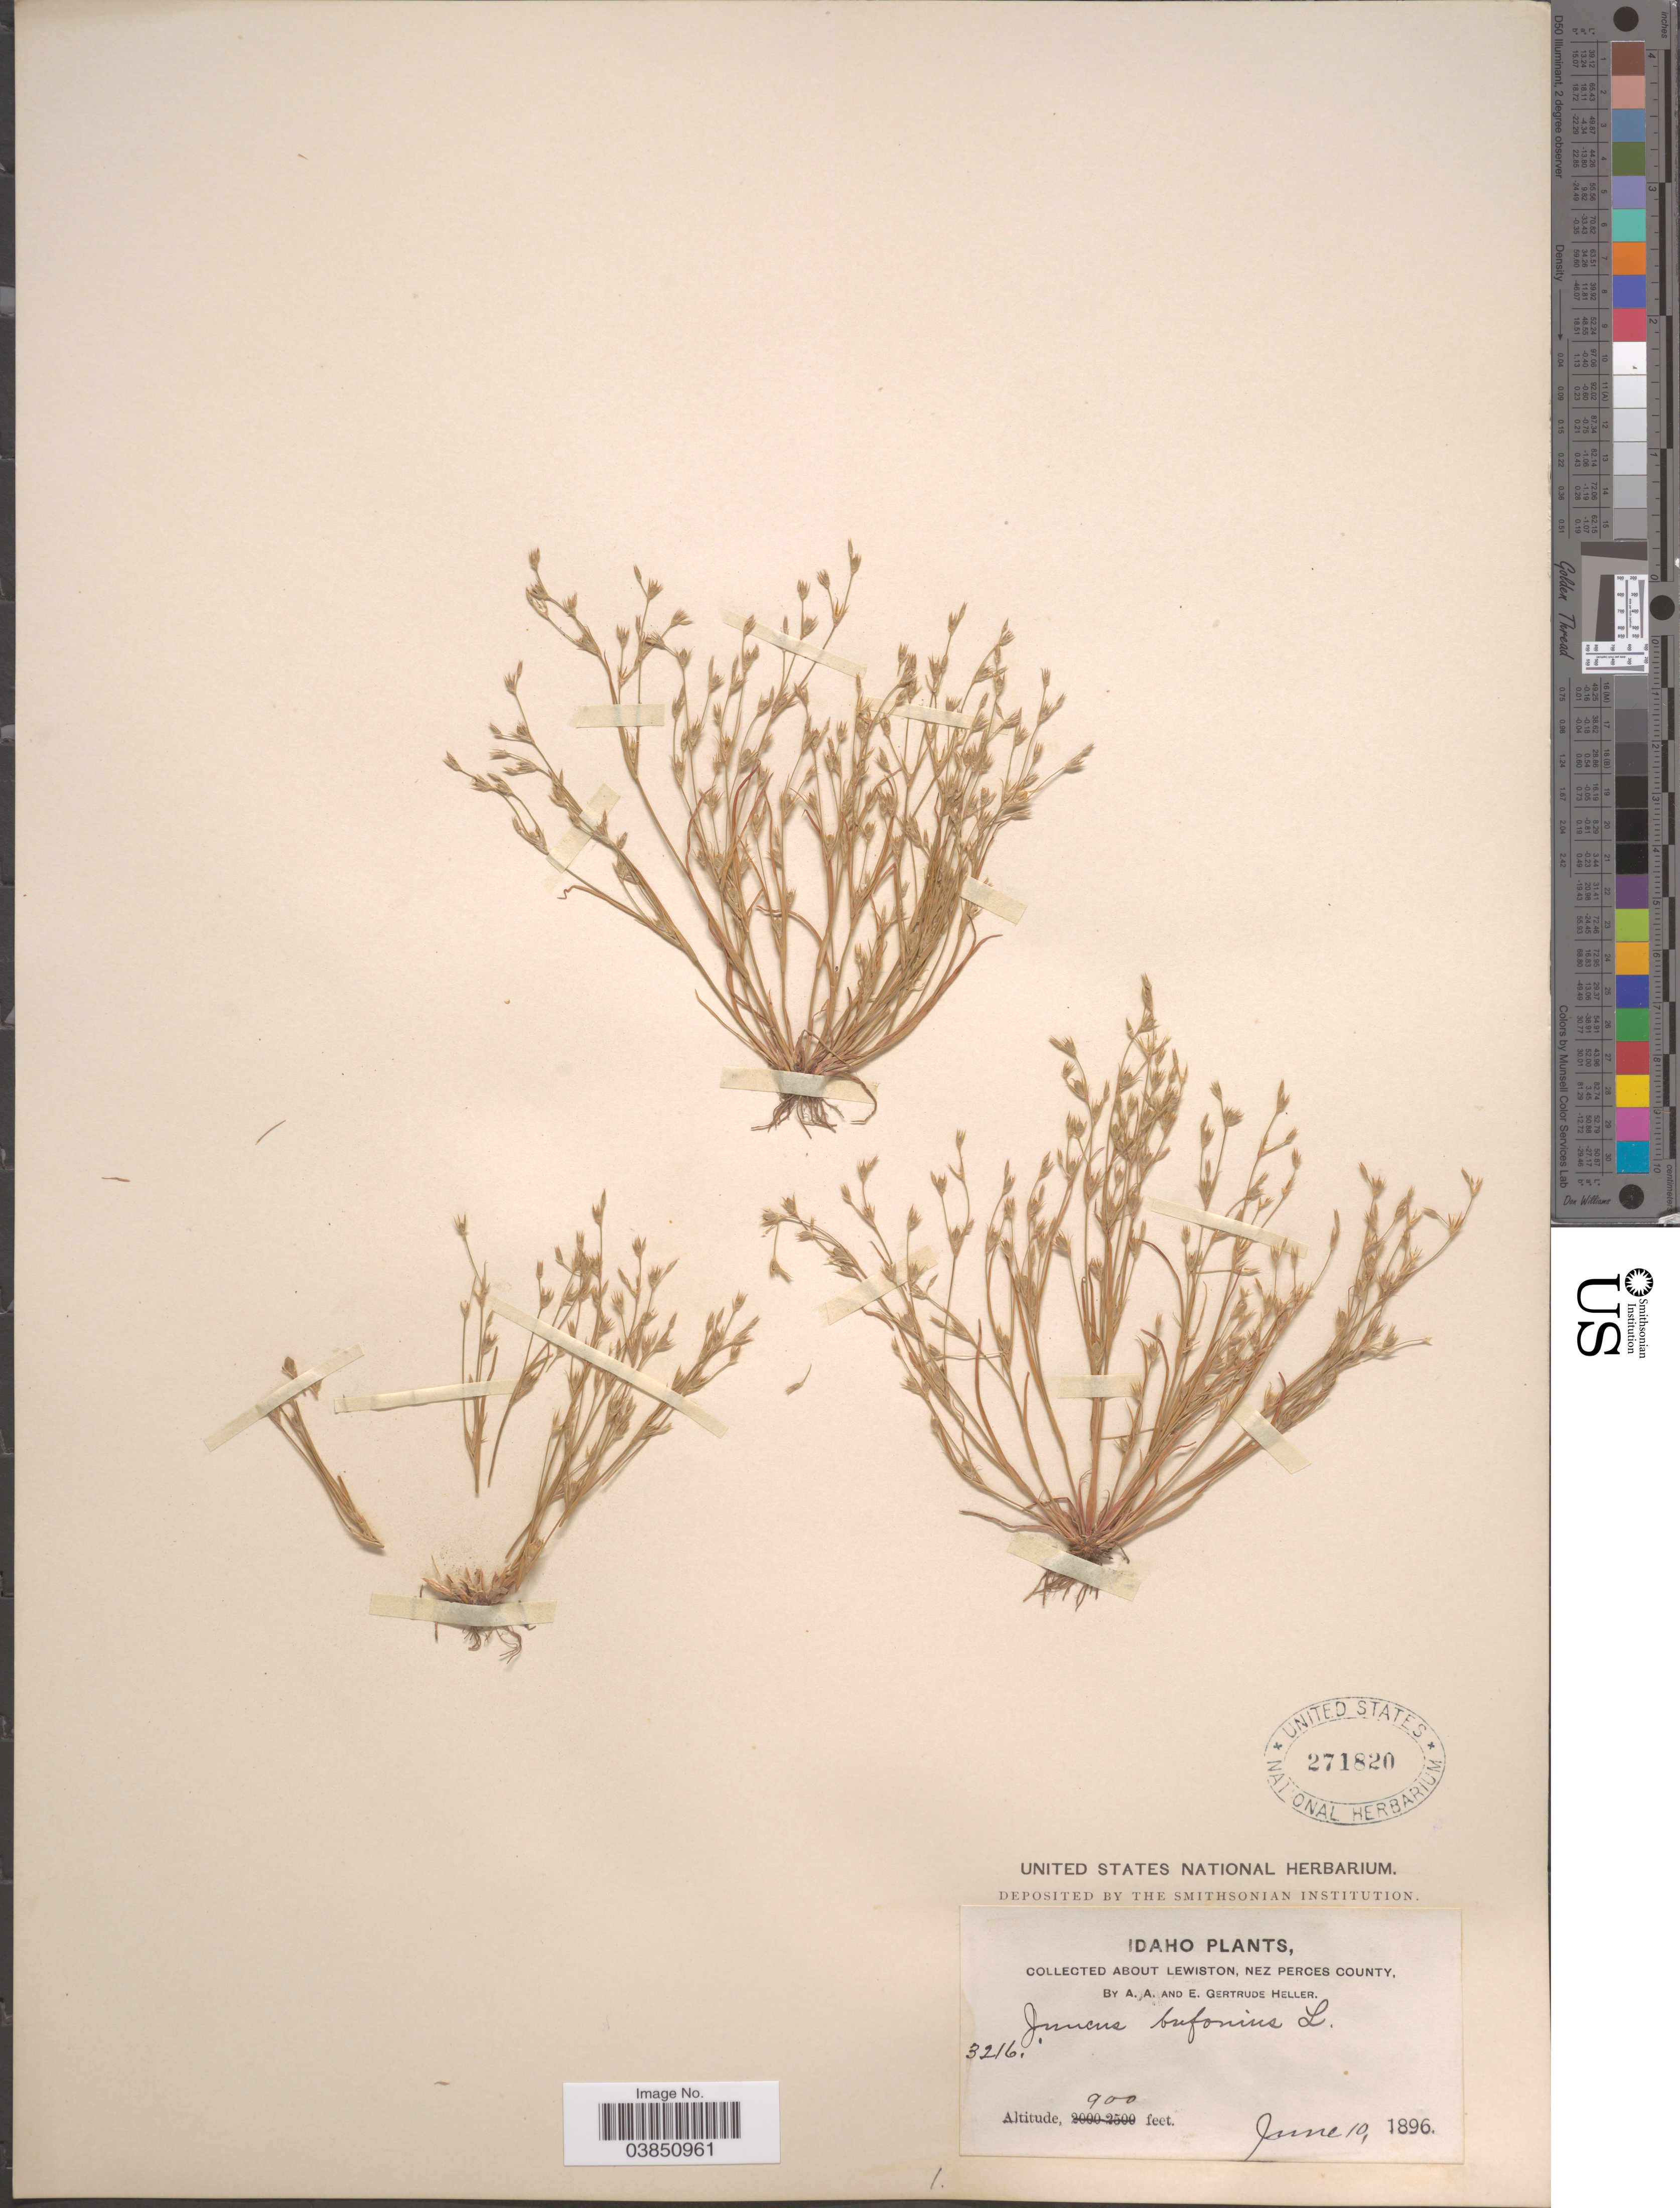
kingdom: Plantae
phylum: Tracheophyta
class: Liliopsida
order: Poales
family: Juncaceae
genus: Juncus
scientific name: Juncus bufonius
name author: L.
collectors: A. A. Heller & E. G. Heller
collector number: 3216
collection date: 1896-06-10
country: United States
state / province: Idaho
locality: About Lewiston, Nez Perces County.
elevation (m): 274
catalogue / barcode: US 271820